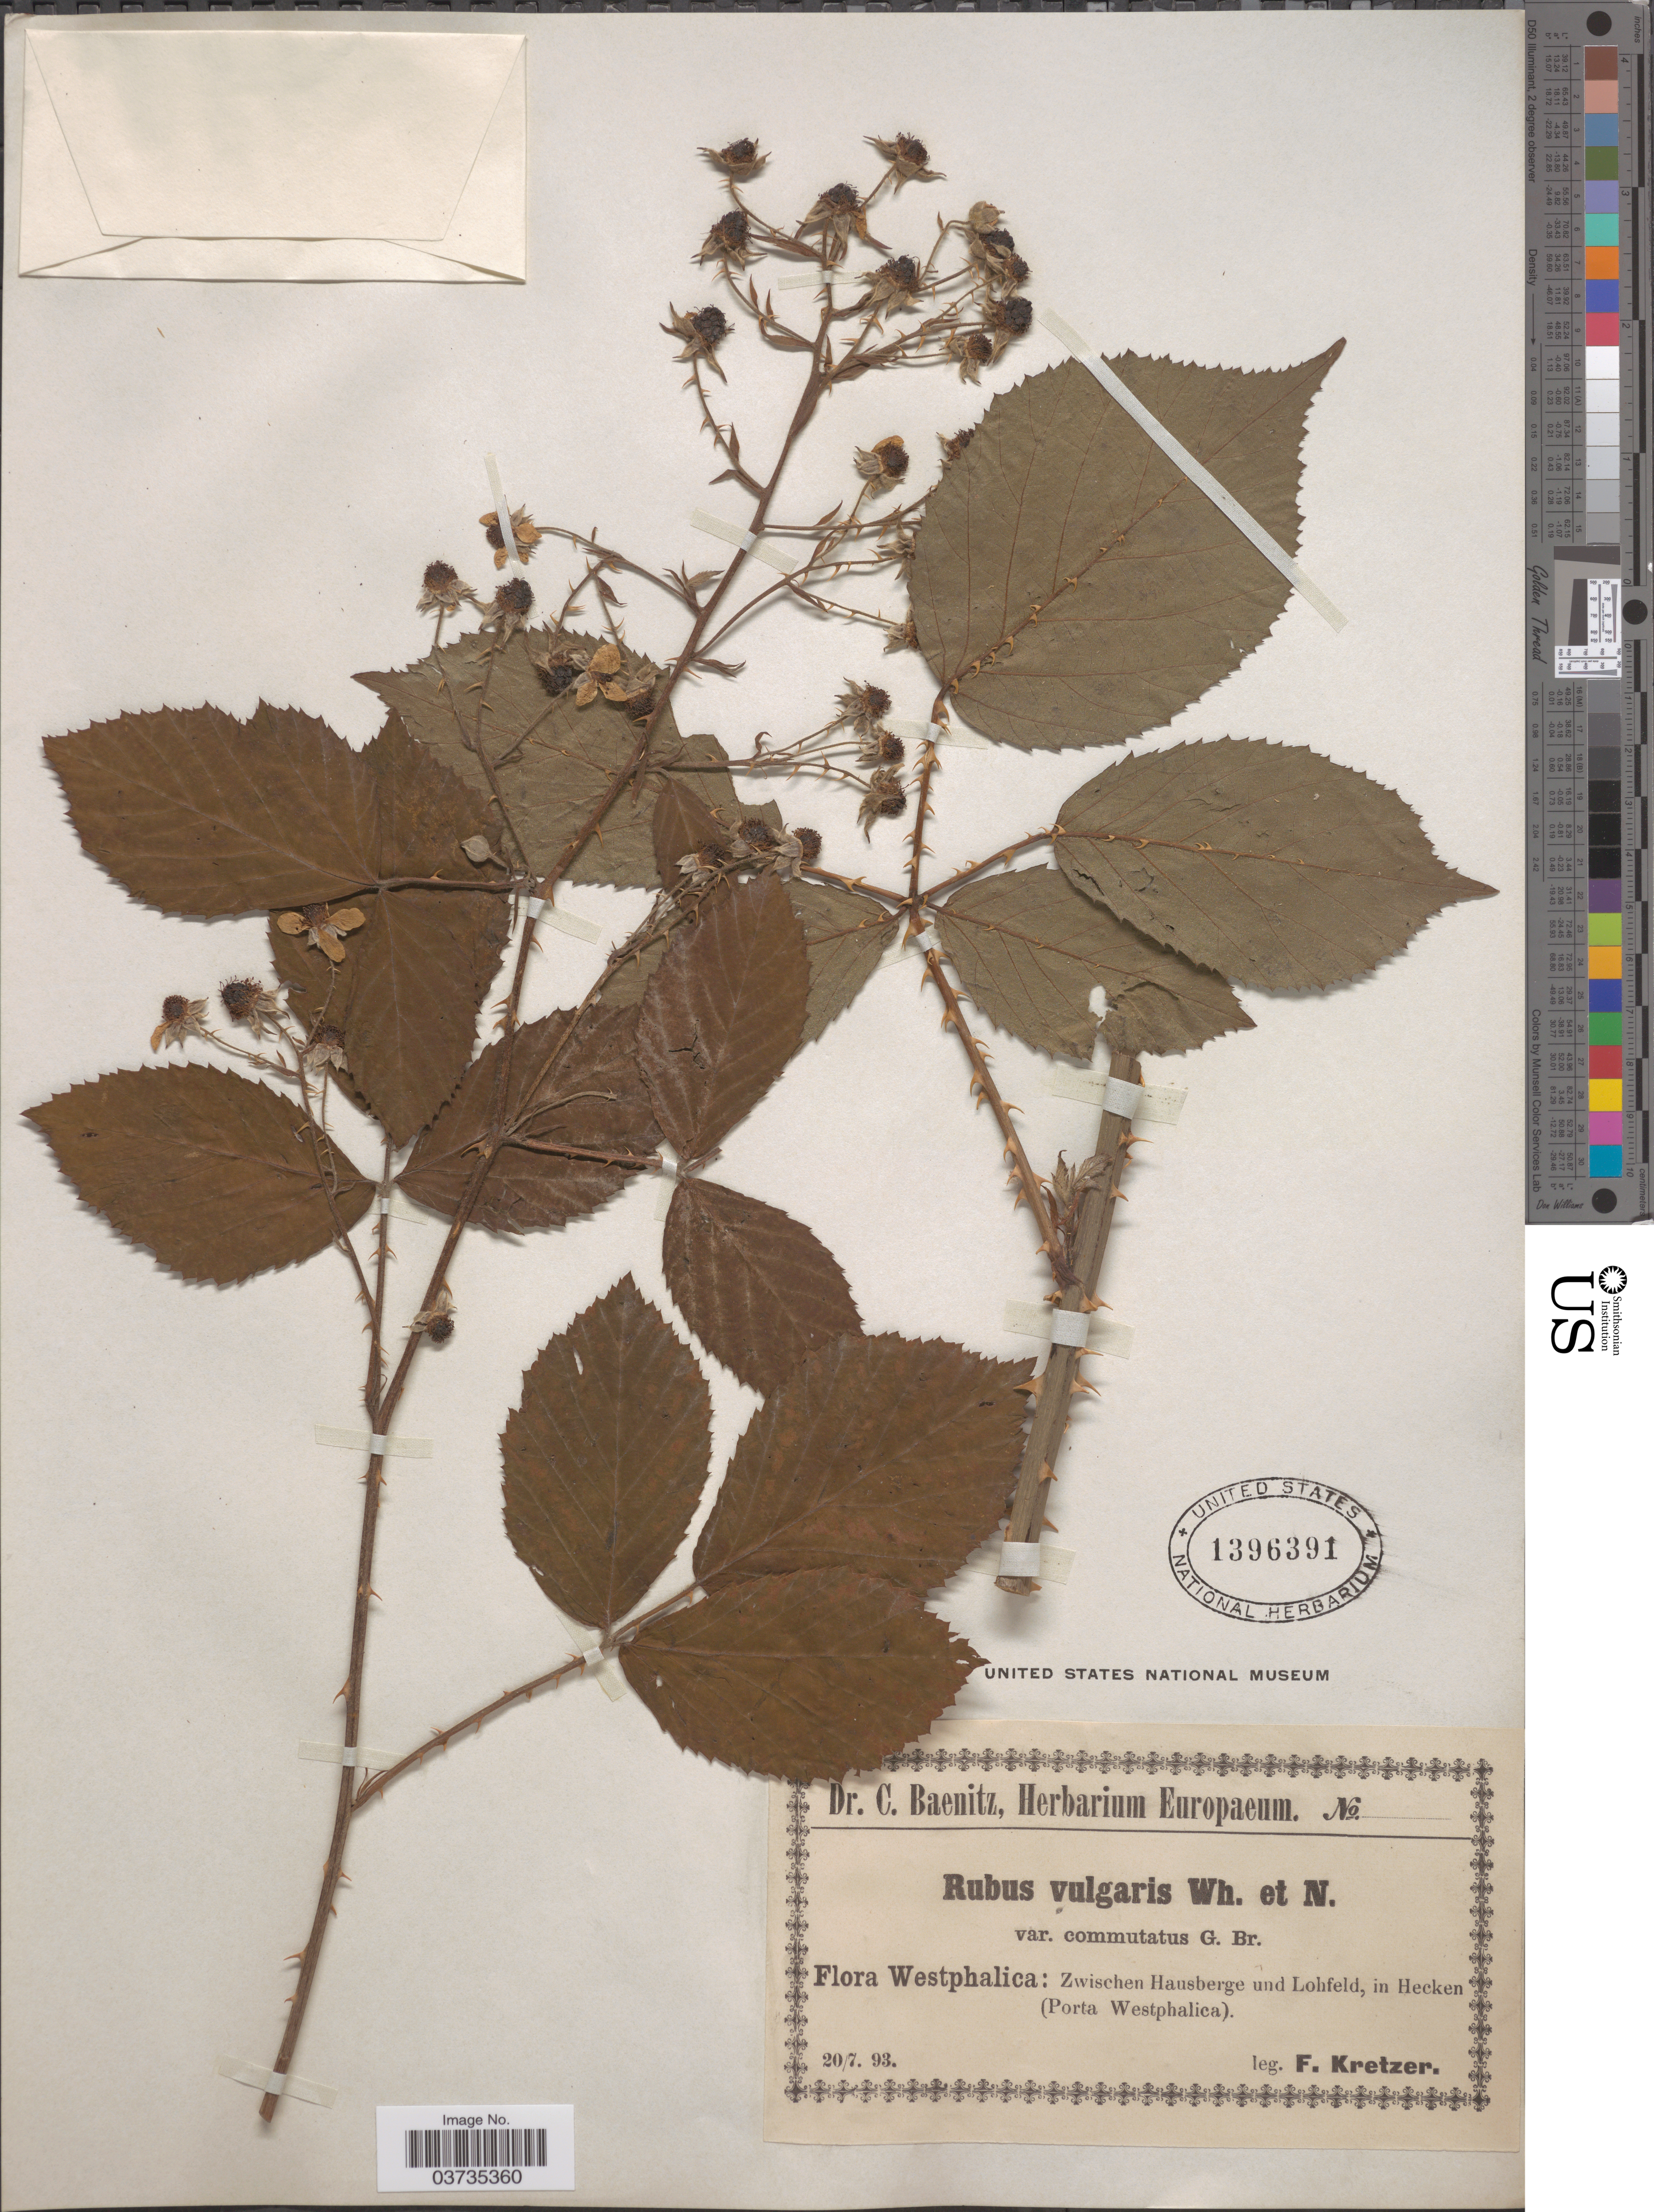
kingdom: Plantae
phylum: Tracheophyta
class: Magnoliopsida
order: Rosales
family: Rosaceae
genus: Rubus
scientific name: Rubus vulgaris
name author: Weihe & Nees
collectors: F. Kretzer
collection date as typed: Transcribed d/m/y: 20/7/93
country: Germany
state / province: Nordrhein-Westfalen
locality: Westphalica: Zwischen Hausberge und Lohfeld, in Hecken (Porta Westphalica).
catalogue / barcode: US 1396391